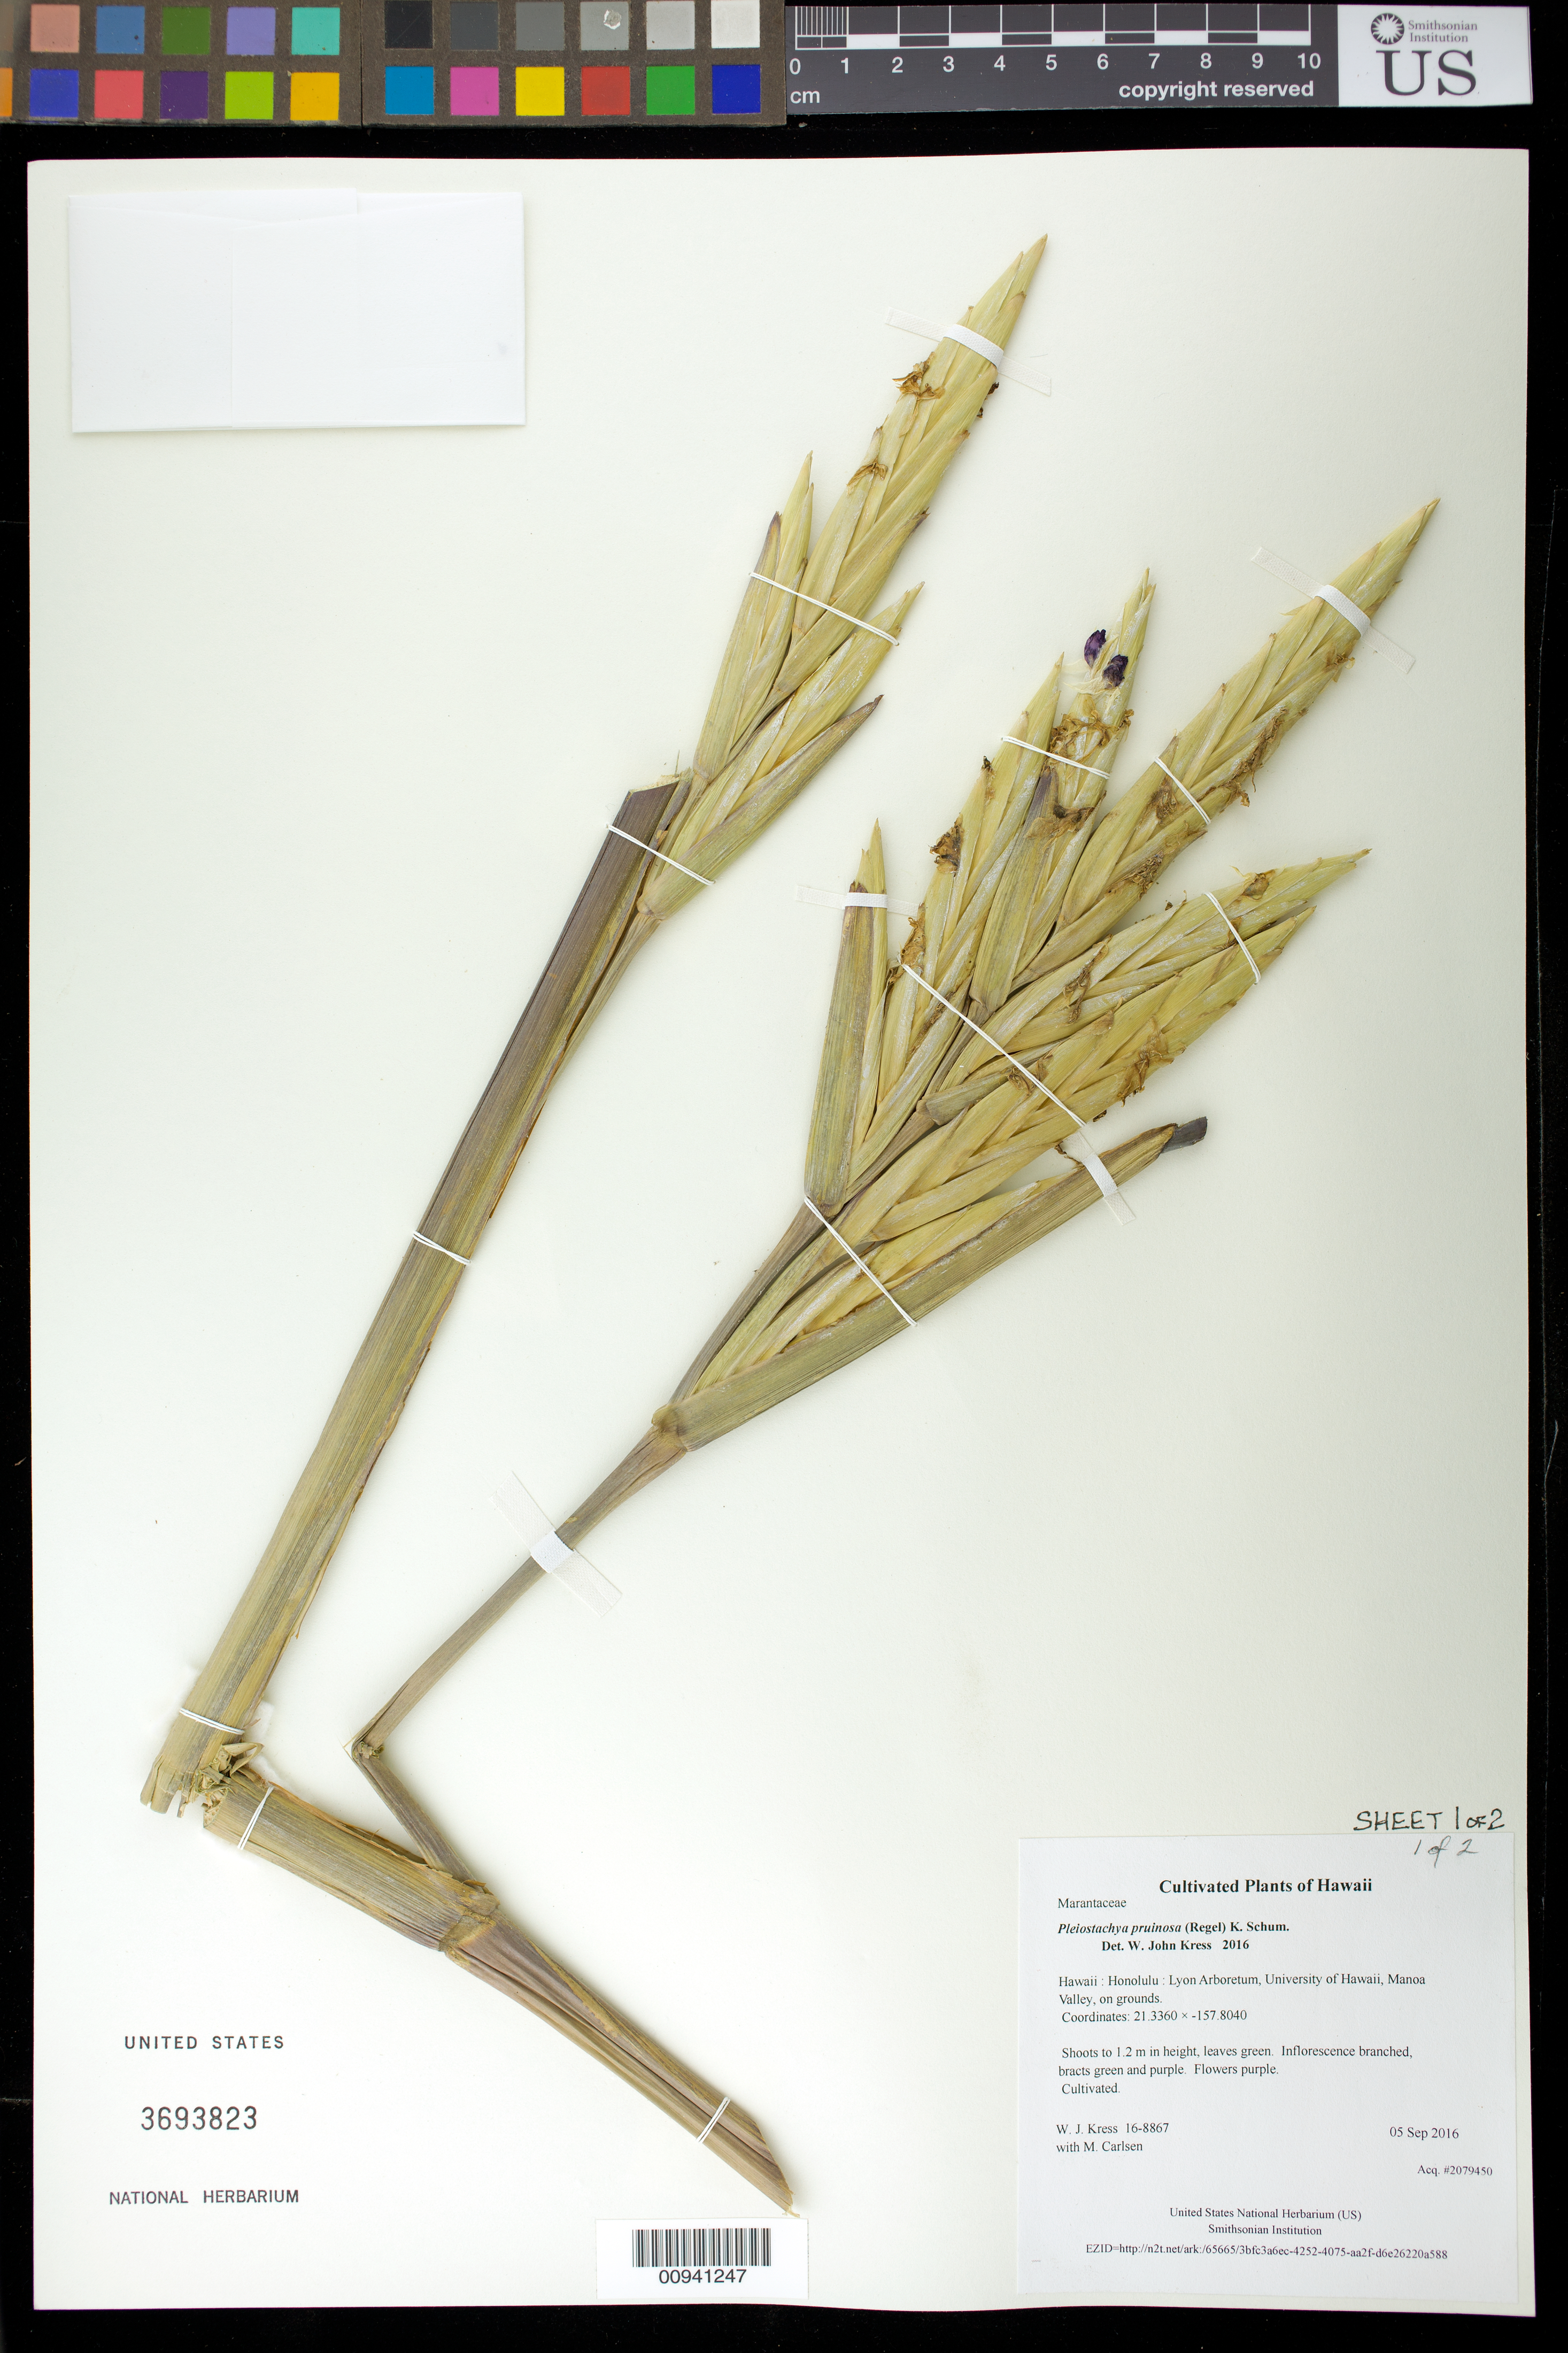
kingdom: Plantae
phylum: Tracheophyta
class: Liliopsida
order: Zingiberales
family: Marantaceae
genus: Pleiostachya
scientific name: Pleiostachya pruinosa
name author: (Regel) K. Schum.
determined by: Kress, W. J., (US), Smithsonian Institution - National Museum of Natural History (UNITED STATES)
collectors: W. J. Kress & M. M. Carlsen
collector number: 16-8867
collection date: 2016-09-05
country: United States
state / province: Hawaii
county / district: Honolulu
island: Oahu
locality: Lyon Arboretum, University of Hawaii, Manoa Valley, on grounds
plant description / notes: Frozen tissue stored in Biorepository at AG5NN12; dried tissue stored at AG5NN11.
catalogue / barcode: US 3693823